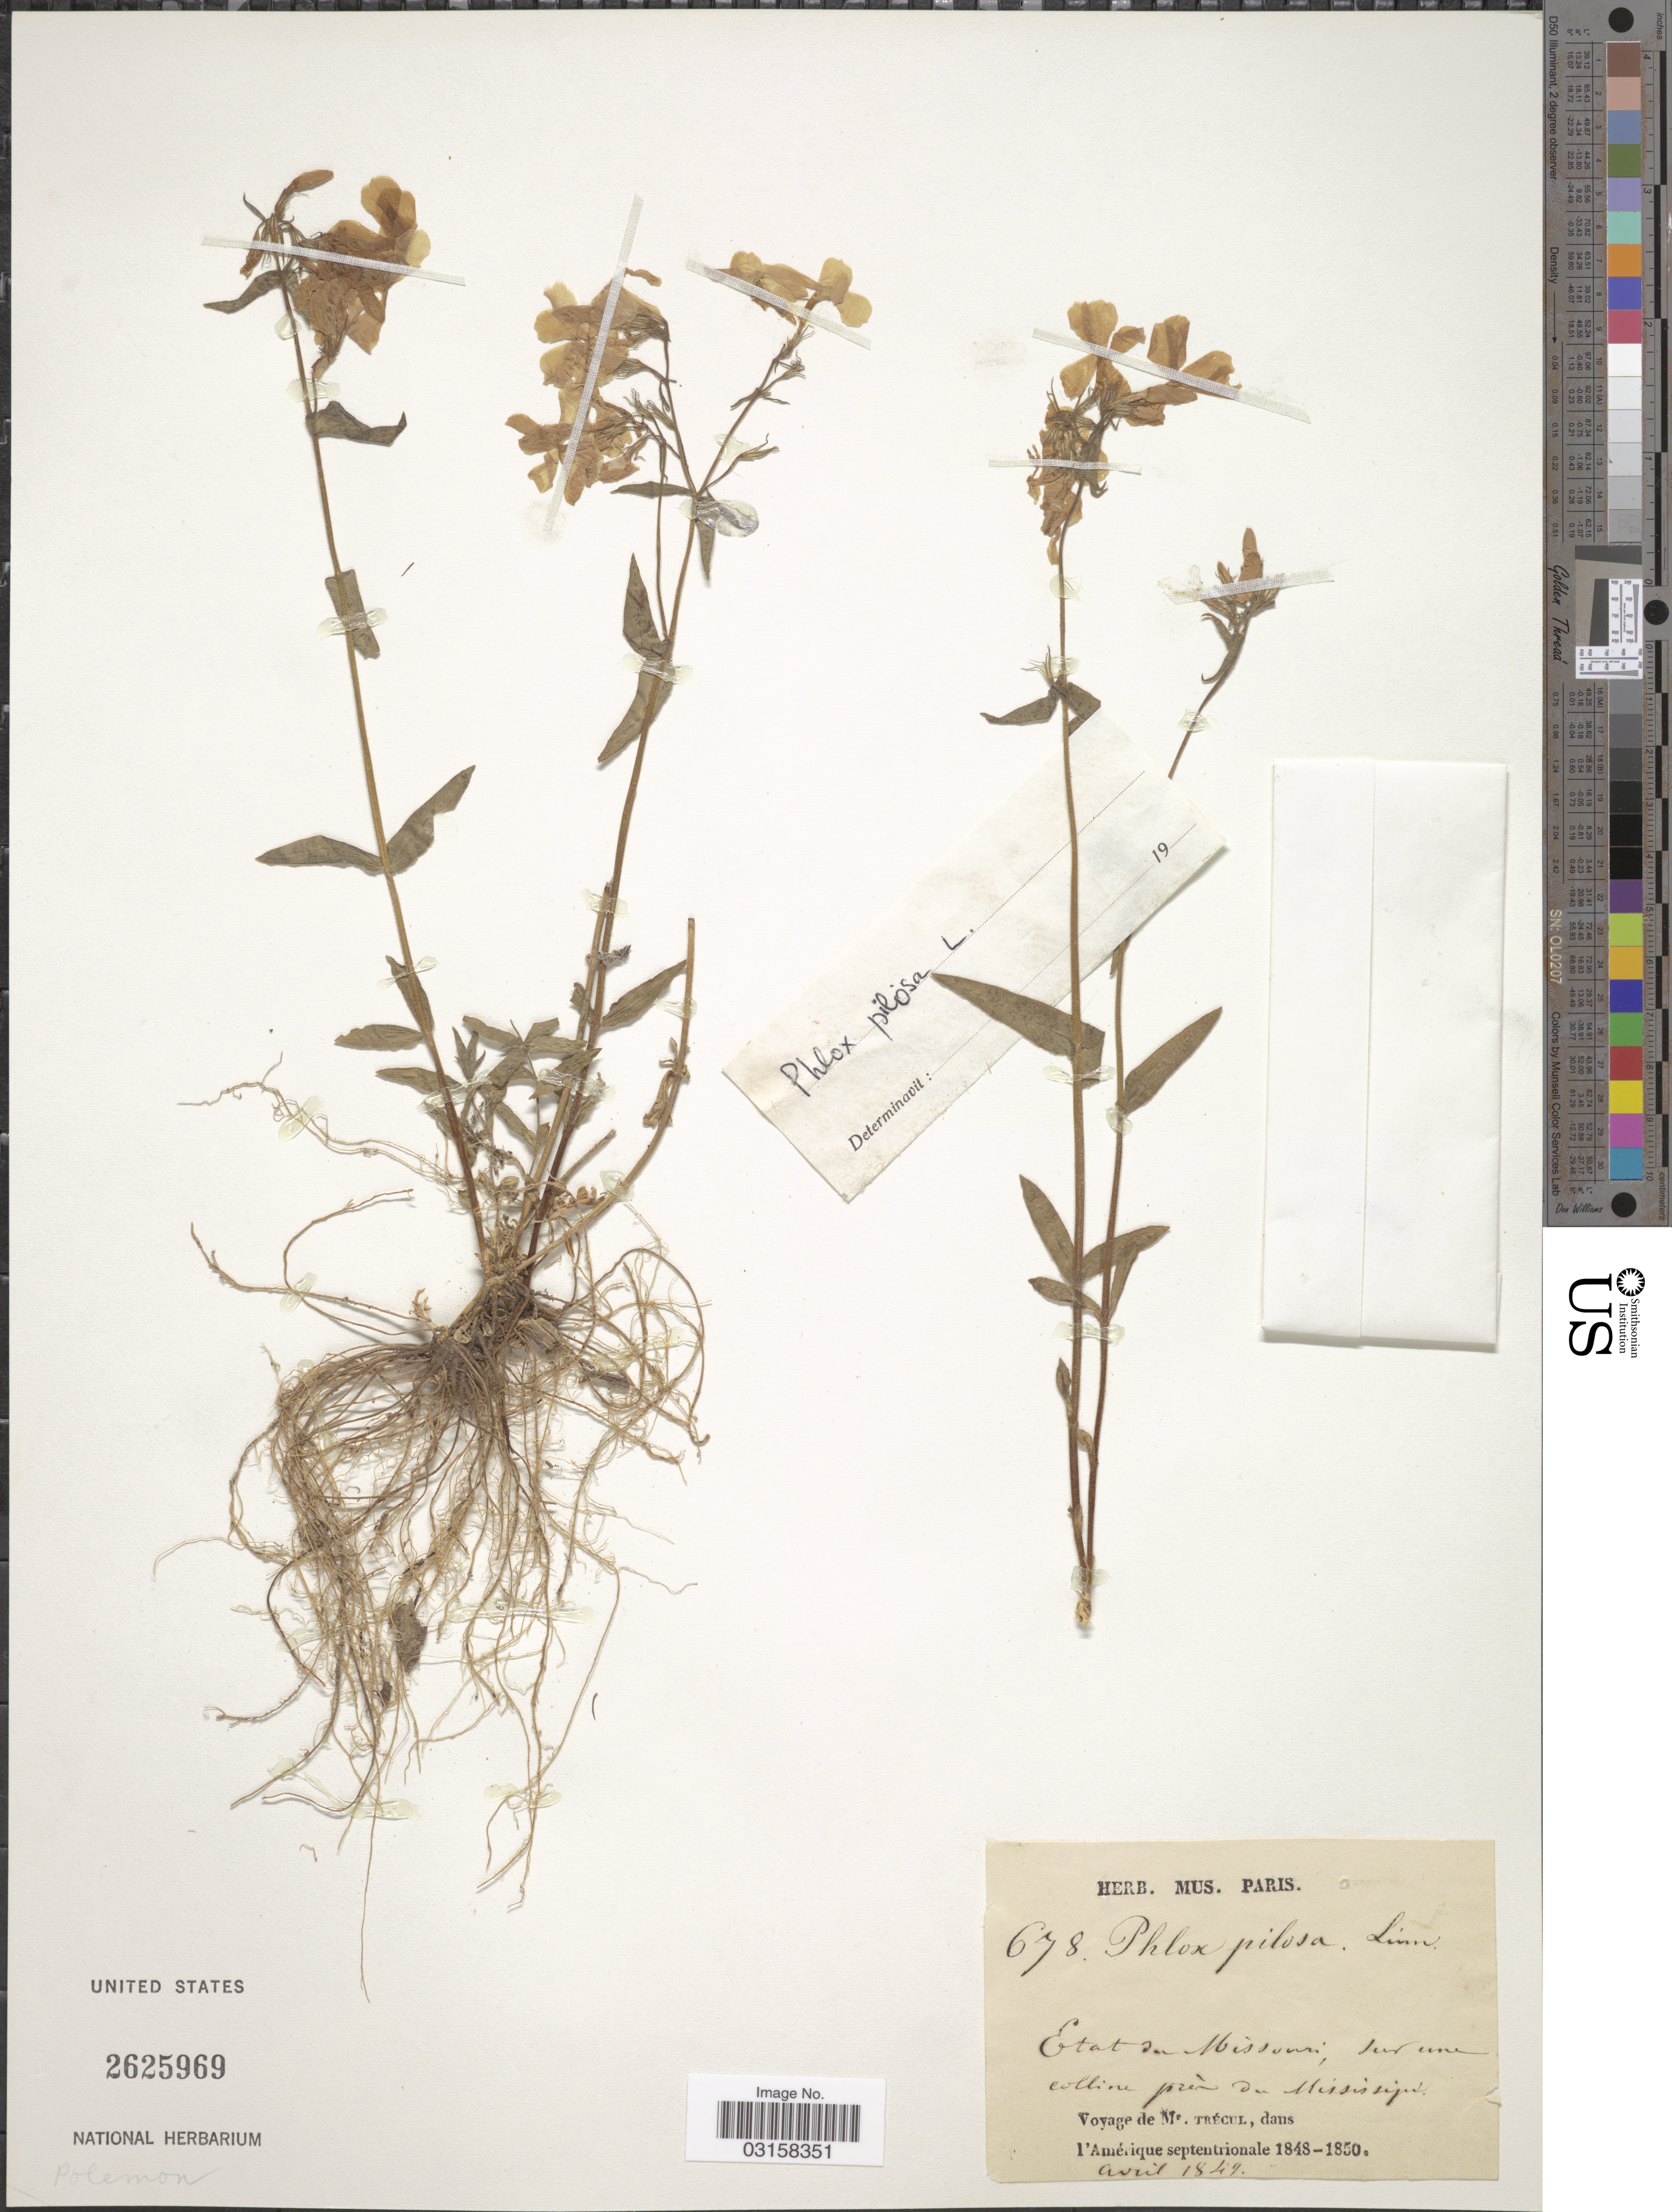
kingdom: Plantae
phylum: Tracheophyta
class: Magnoliopsida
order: Ericales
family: Polemoniaceae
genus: Phlox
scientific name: Phlox pilosa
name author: L.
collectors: A. Trécul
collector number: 678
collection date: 1849-04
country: United States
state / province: Missouri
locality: Etat du Missouri; Sud une colline près du Mississippi.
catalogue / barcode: US 2625969